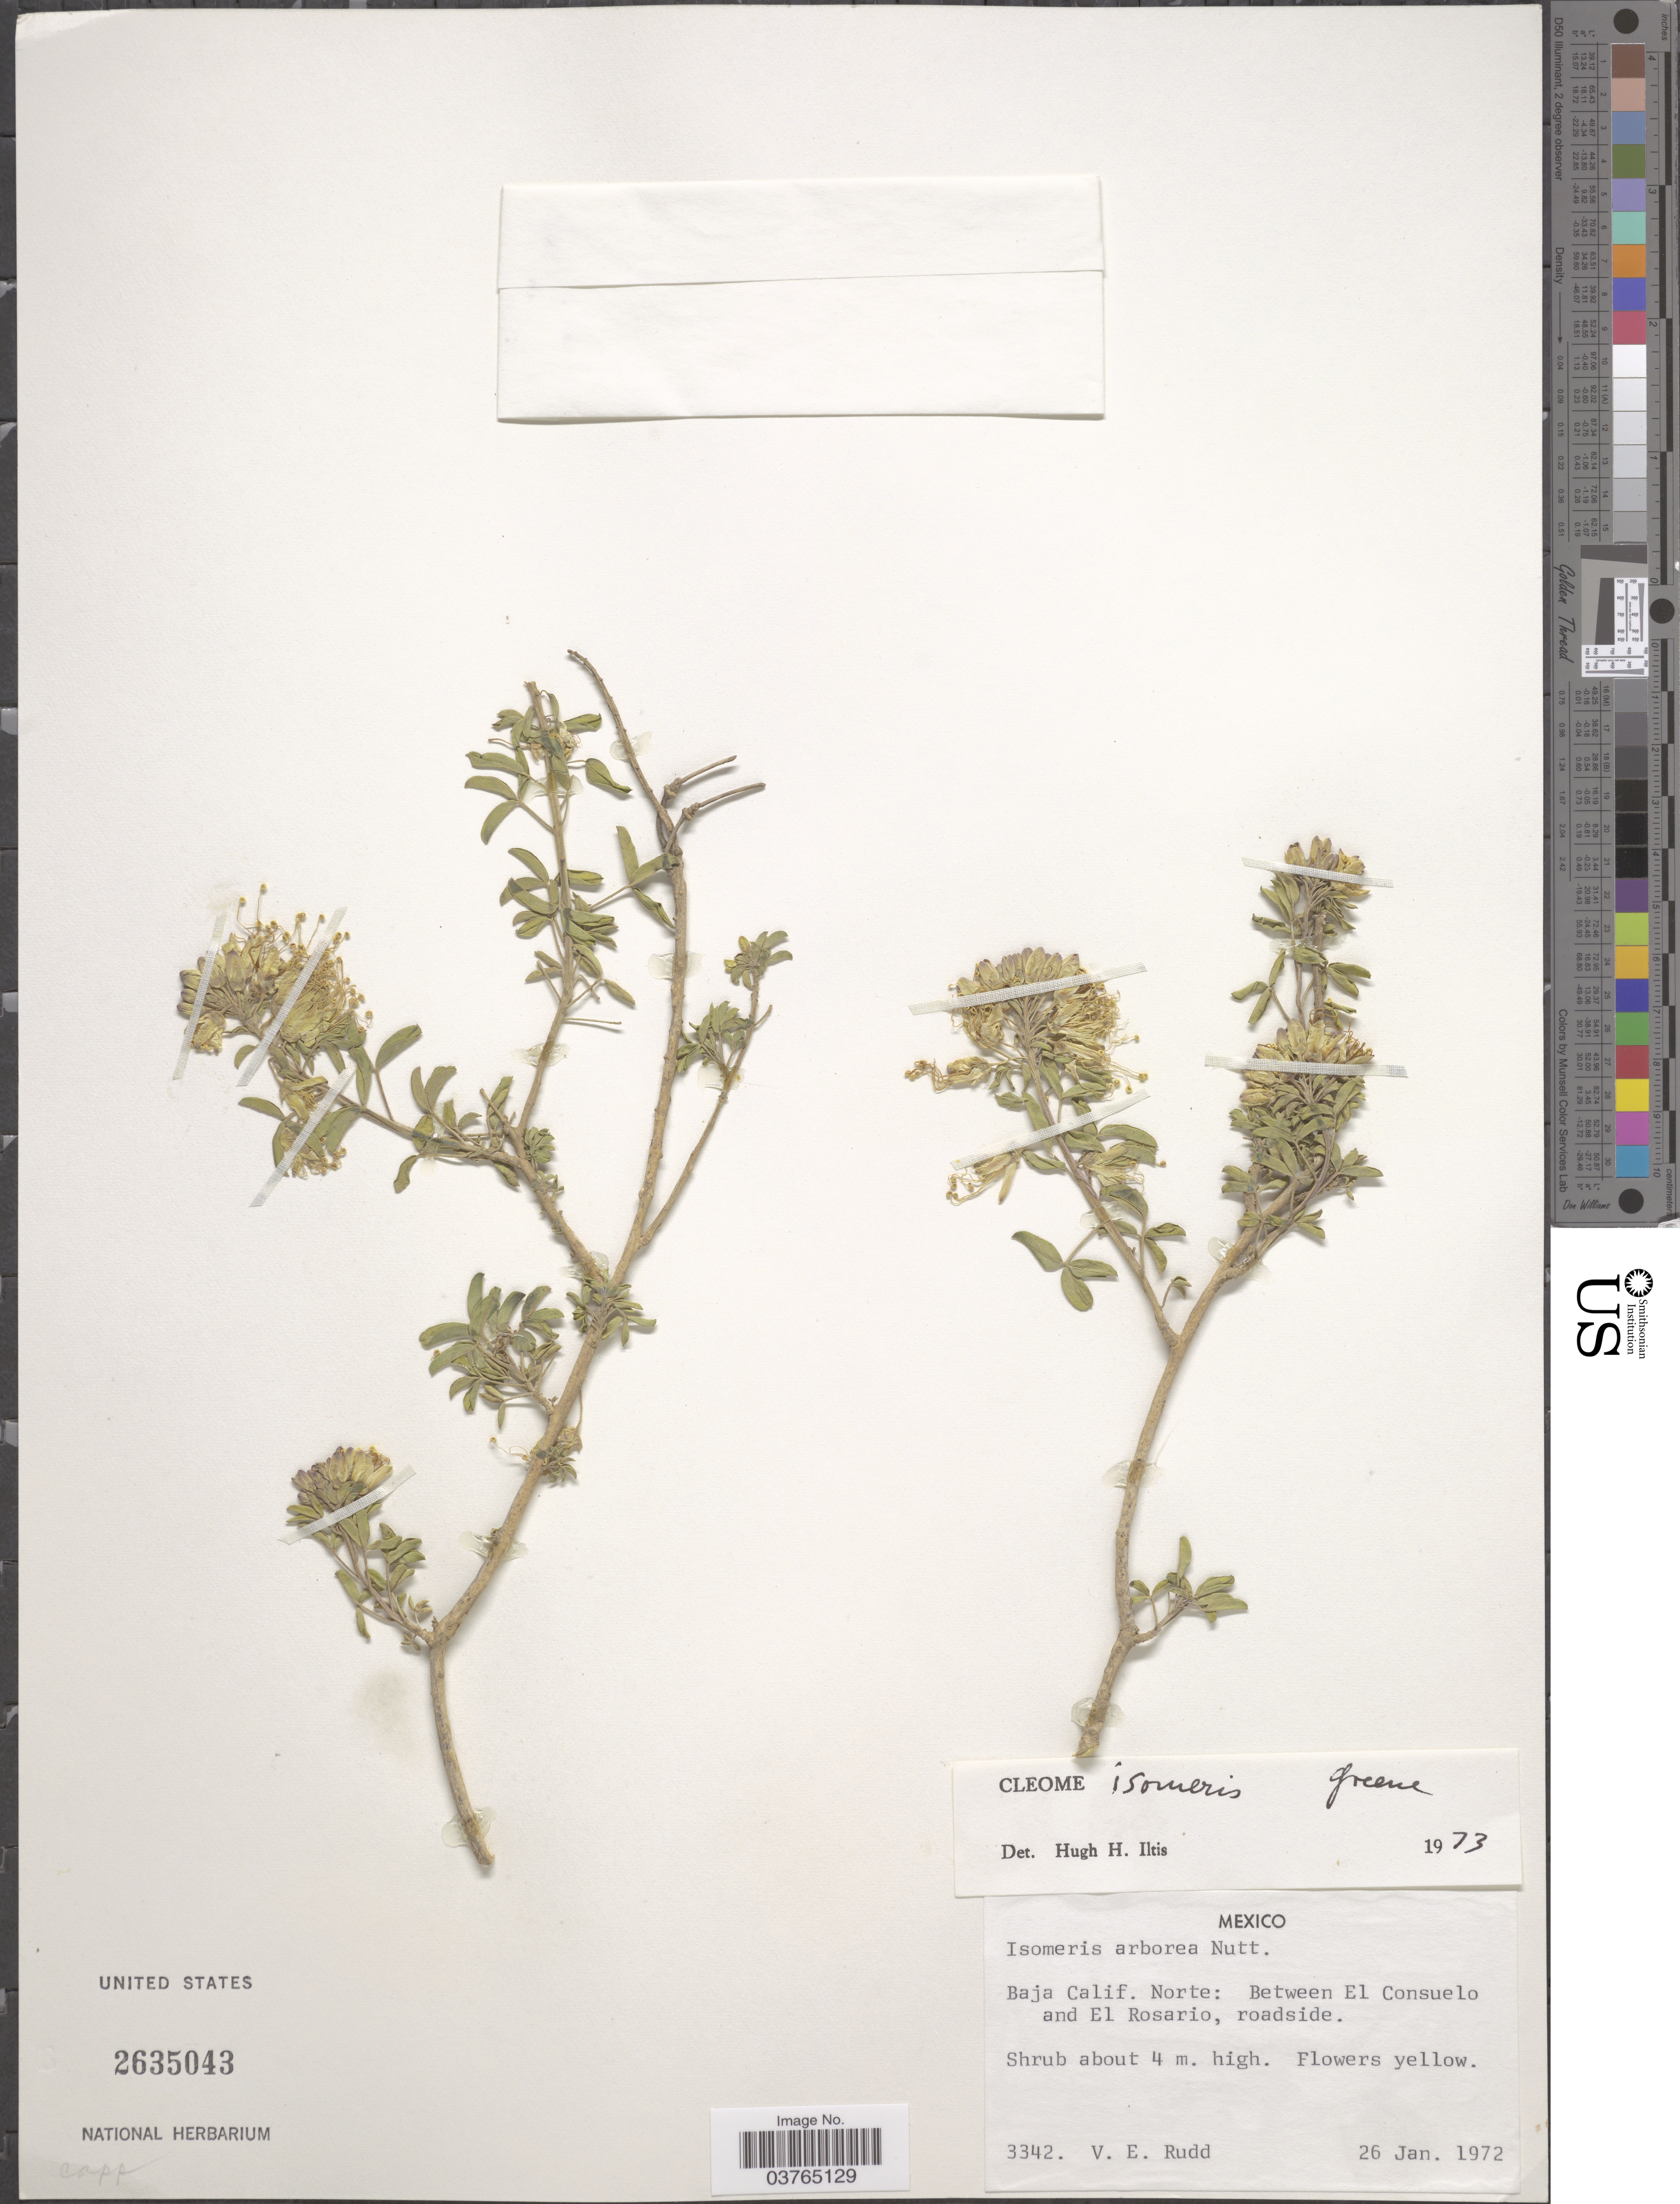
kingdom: Plantae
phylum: Tracheophyta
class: Magnoliopsida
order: Brassicales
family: Cleomaceae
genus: Cleomella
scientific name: Cleomella arborea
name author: (Nutt.) Roalson & J.C. Hall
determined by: Strong, Mark T., (BOT), Smithsonian Institution - National Museum of Natural History (UNITED STATES)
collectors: V. E. Rudd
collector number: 3342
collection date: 1972-01-26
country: Mexico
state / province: Baja California Norte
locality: Between El Consuelo and El Rosario, roadside.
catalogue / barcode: US 2635043